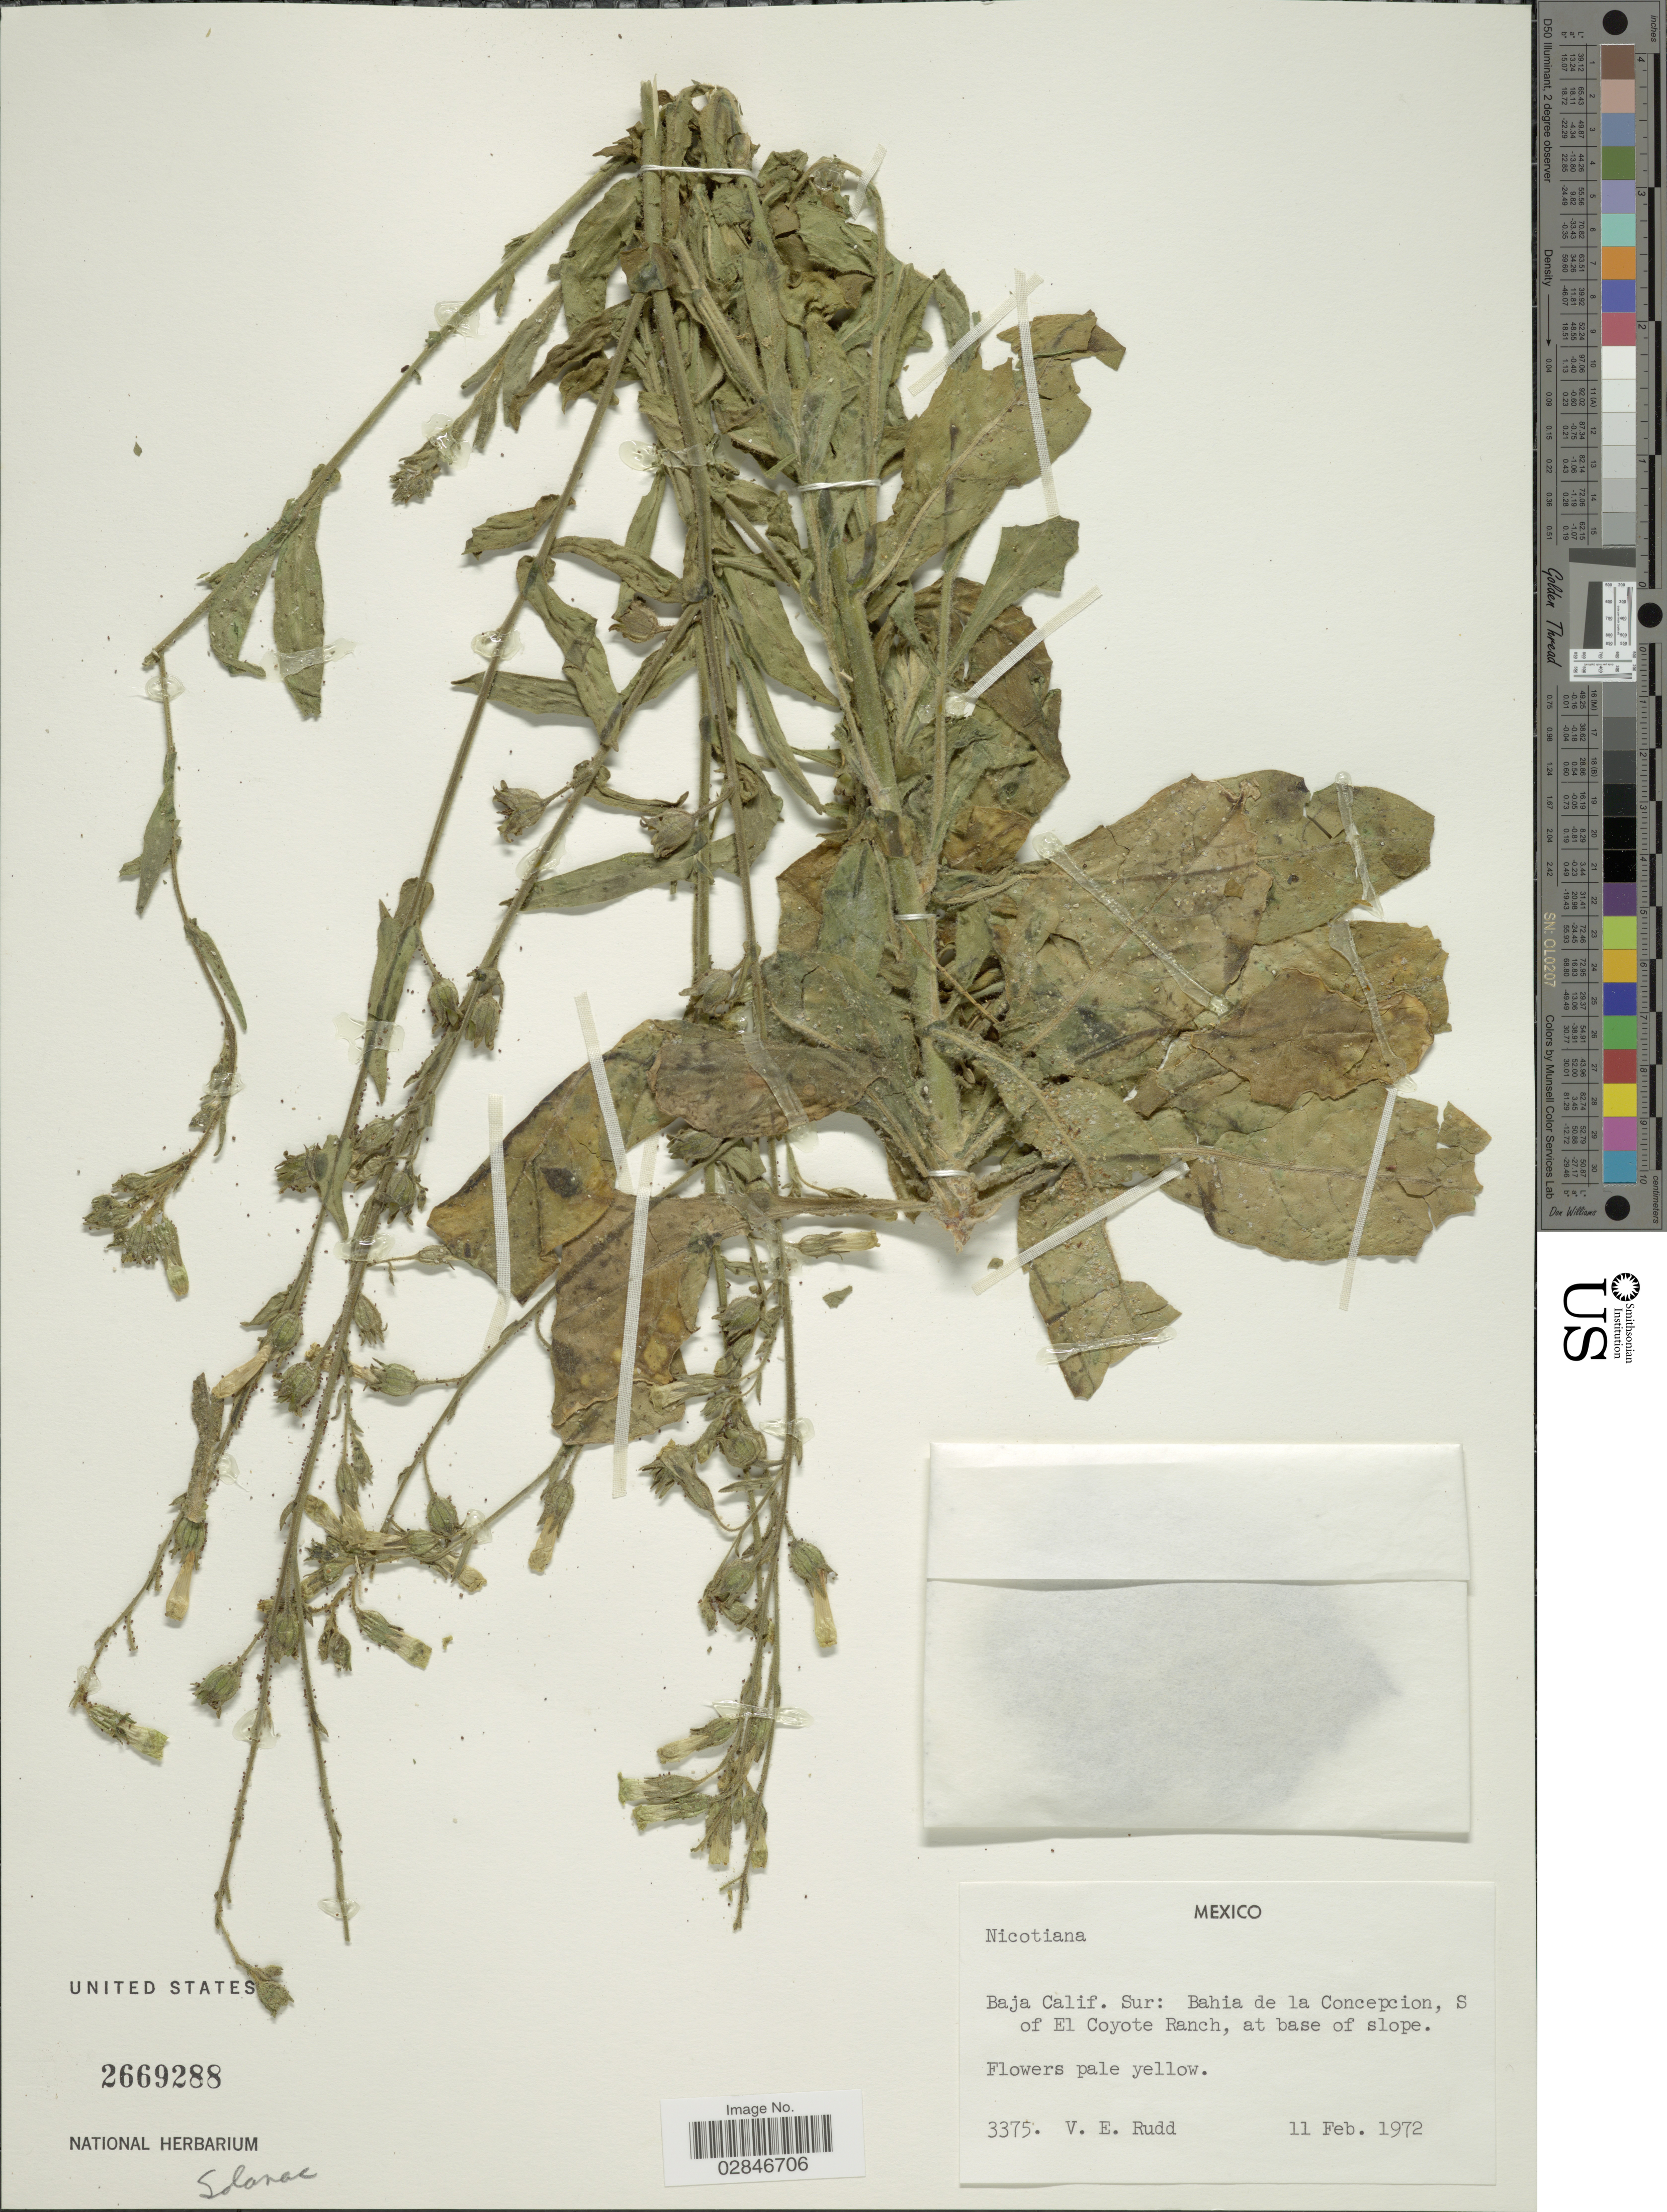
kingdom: Plantae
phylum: Tracheophyta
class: Magnoliopsida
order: Solanales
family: Solanaceae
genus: Nicotiana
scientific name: Nicotiana sp.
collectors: V. E. Rudd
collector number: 3375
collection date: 1972-02-11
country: Mexico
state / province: Baja California Sur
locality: Bahia de la Concepcion, S of El Coyote Ranch, at base of slope.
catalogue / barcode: US 2669288